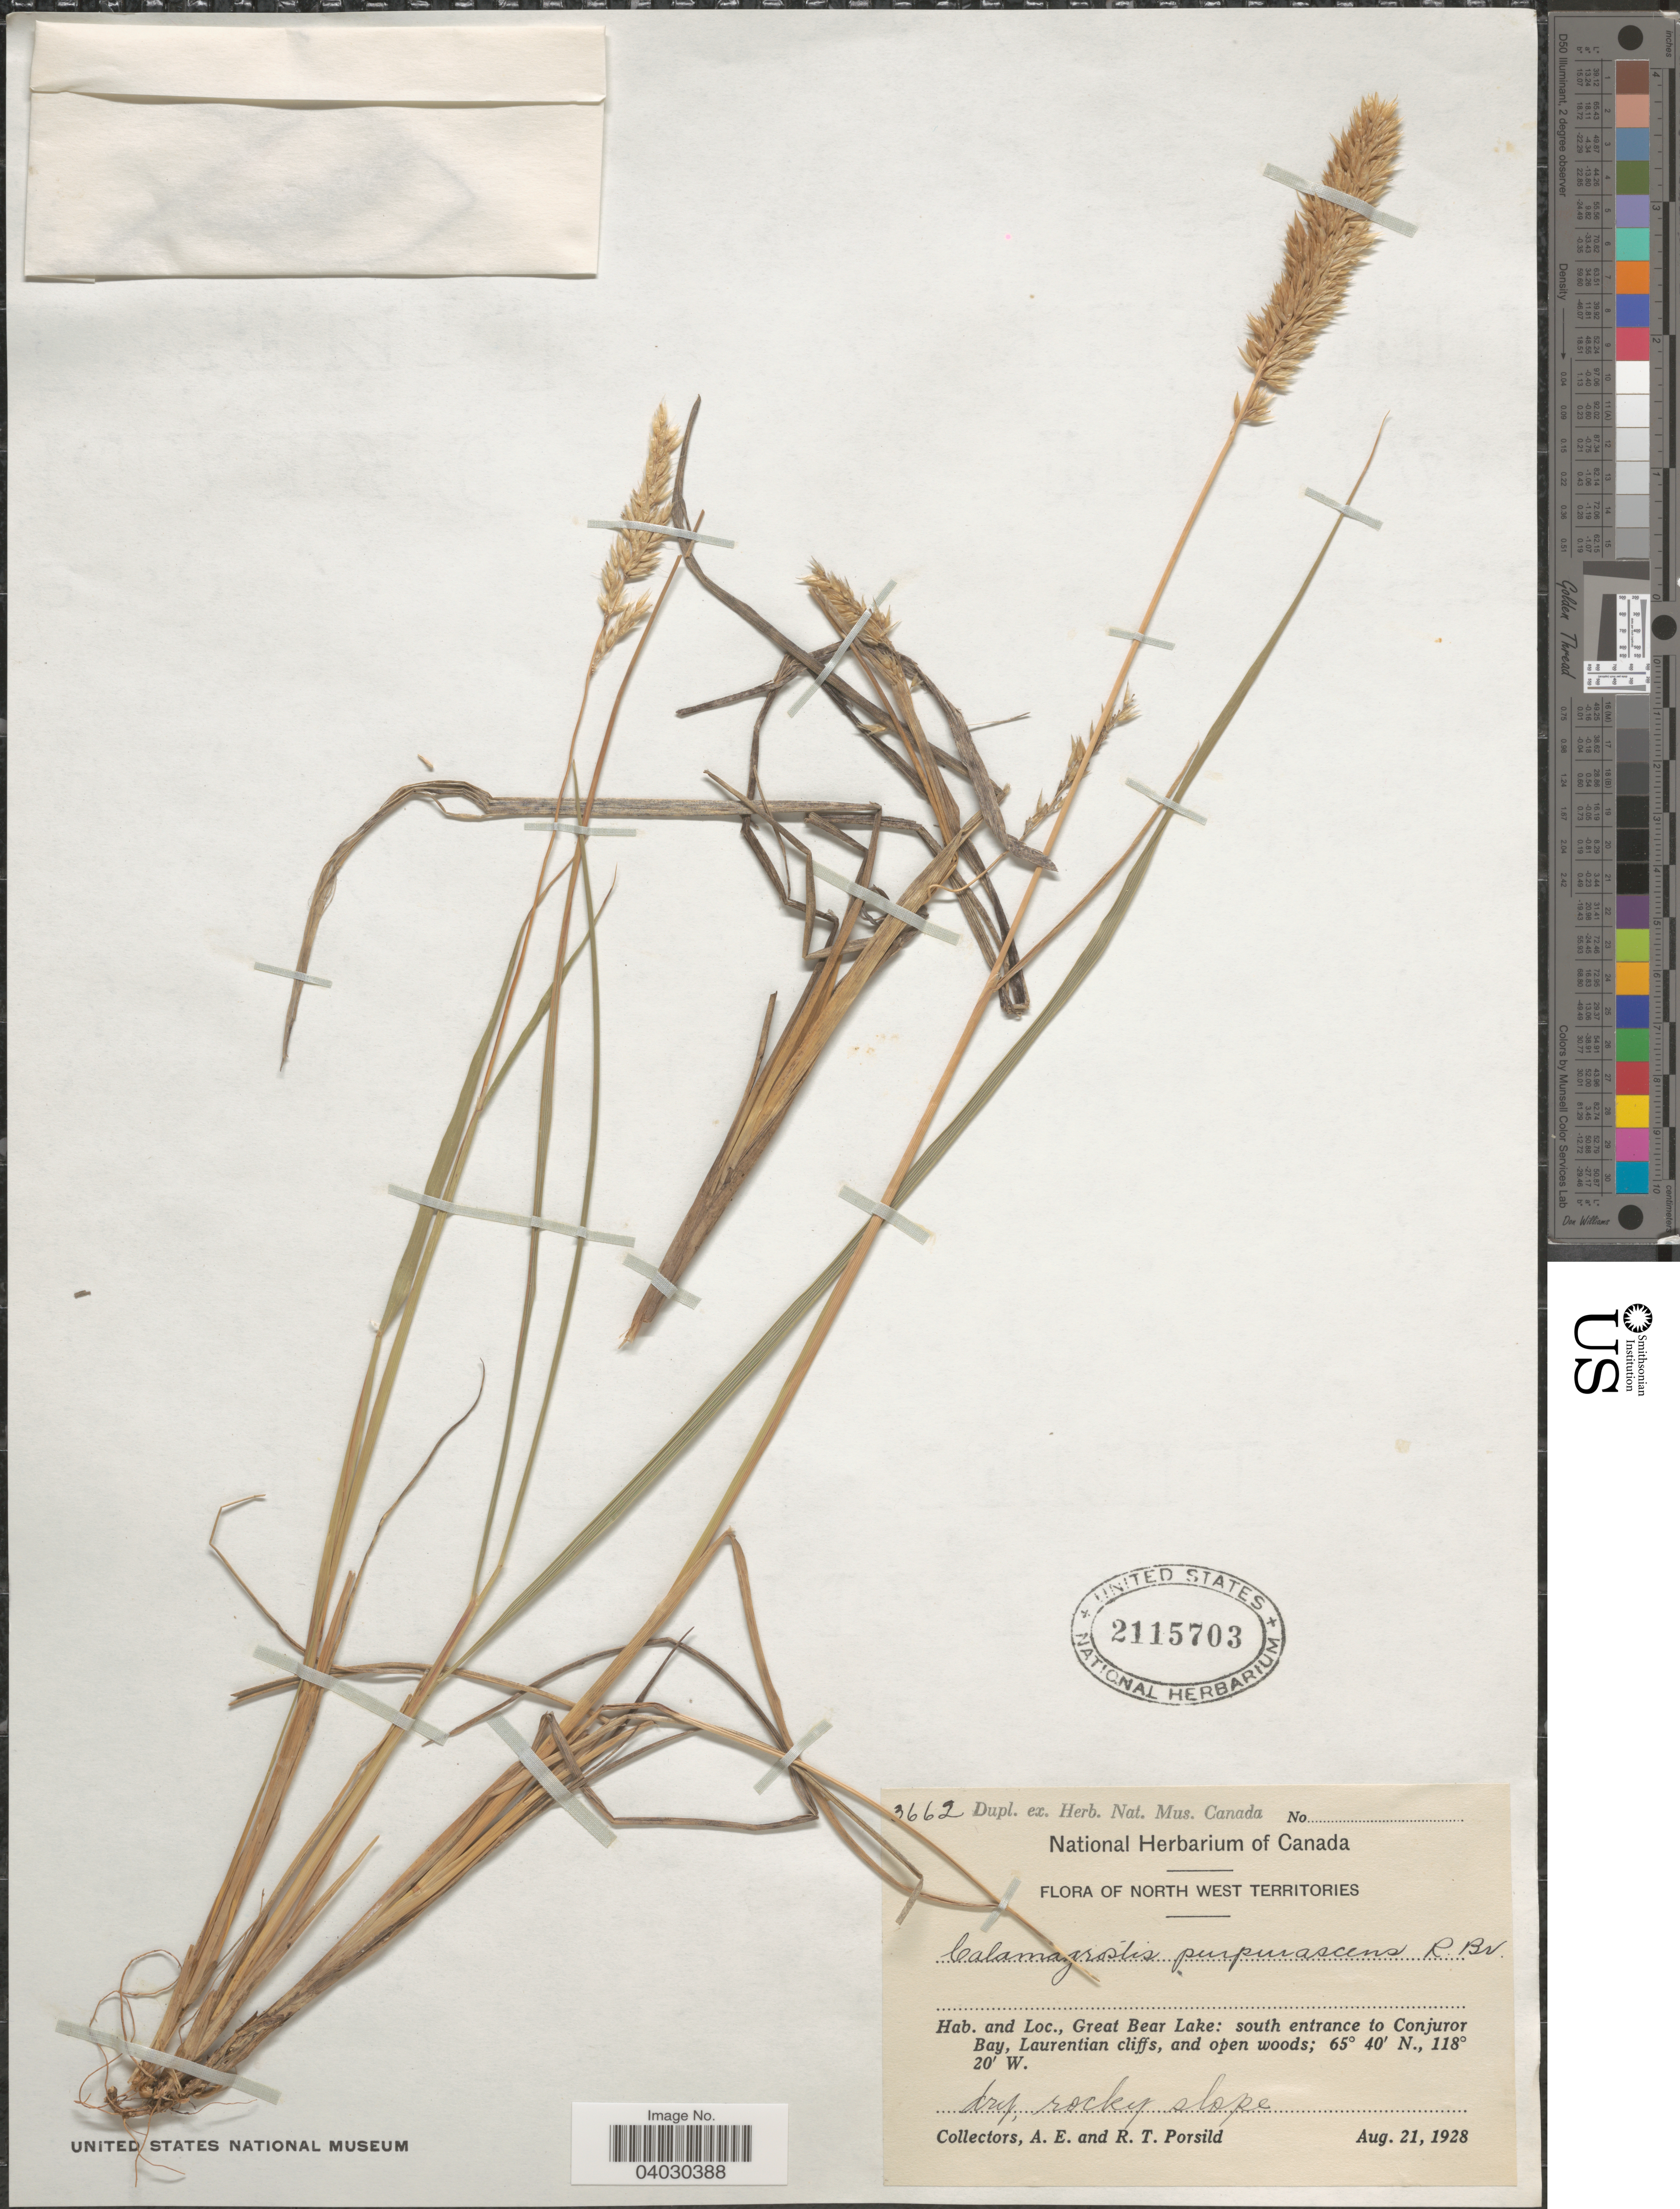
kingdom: Plantae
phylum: Tracheophyta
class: Liliopsida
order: Poales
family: Poaceae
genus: Calamagrostis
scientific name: Calamagrostis purpurascens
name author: R. Br.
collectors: A. E. Porsild & R. T. Porsild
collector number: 3662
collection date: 1928-08-21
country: Canada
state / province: Northwest Territories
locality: North West Territories. Great Bear Lake: south entrance to Conjuror Bay, Laurentian cliffs, and open woods.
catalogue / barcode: US 2115703